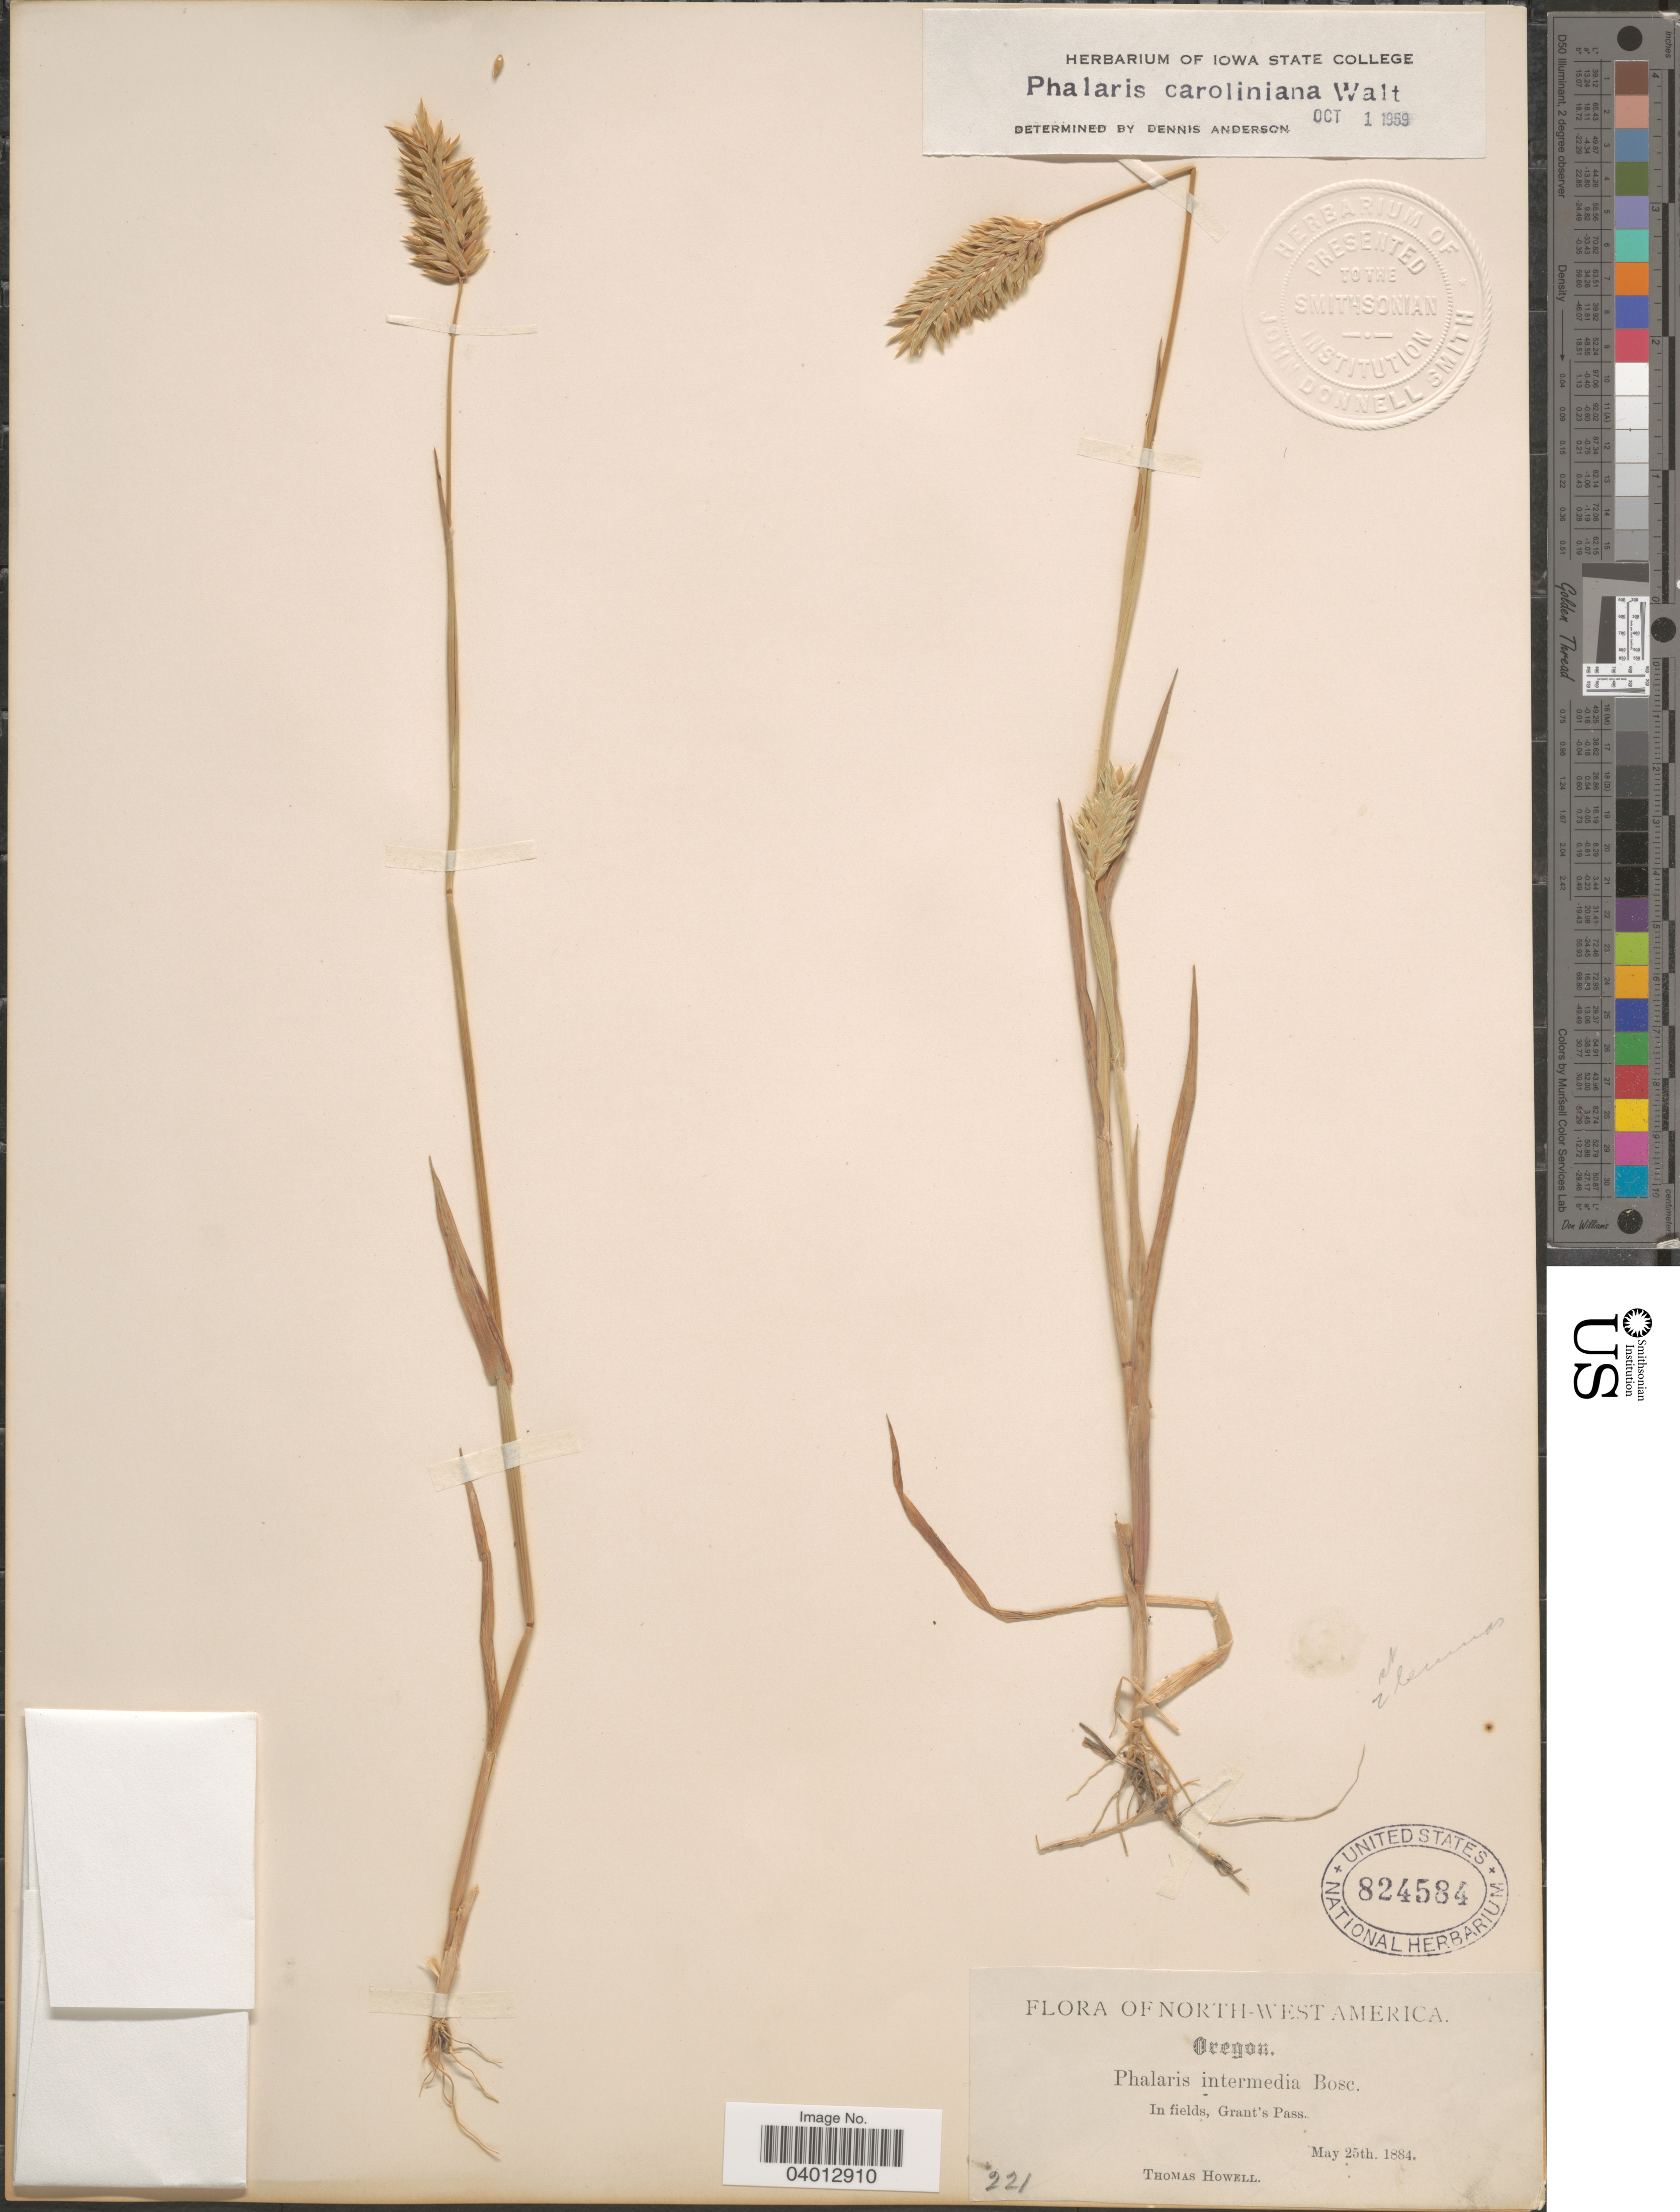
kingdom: Plantae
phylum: Tracheophyta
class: Liliopsida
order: Poales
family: Poaceae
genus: Phalaris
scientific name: Phalaris caroliniana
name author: Walter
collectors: T. Howell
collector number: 221?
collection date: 1884-05-25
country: United States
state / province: Oregon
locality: North-West America. In fields, Grant's Pass.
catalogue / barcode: US 824584